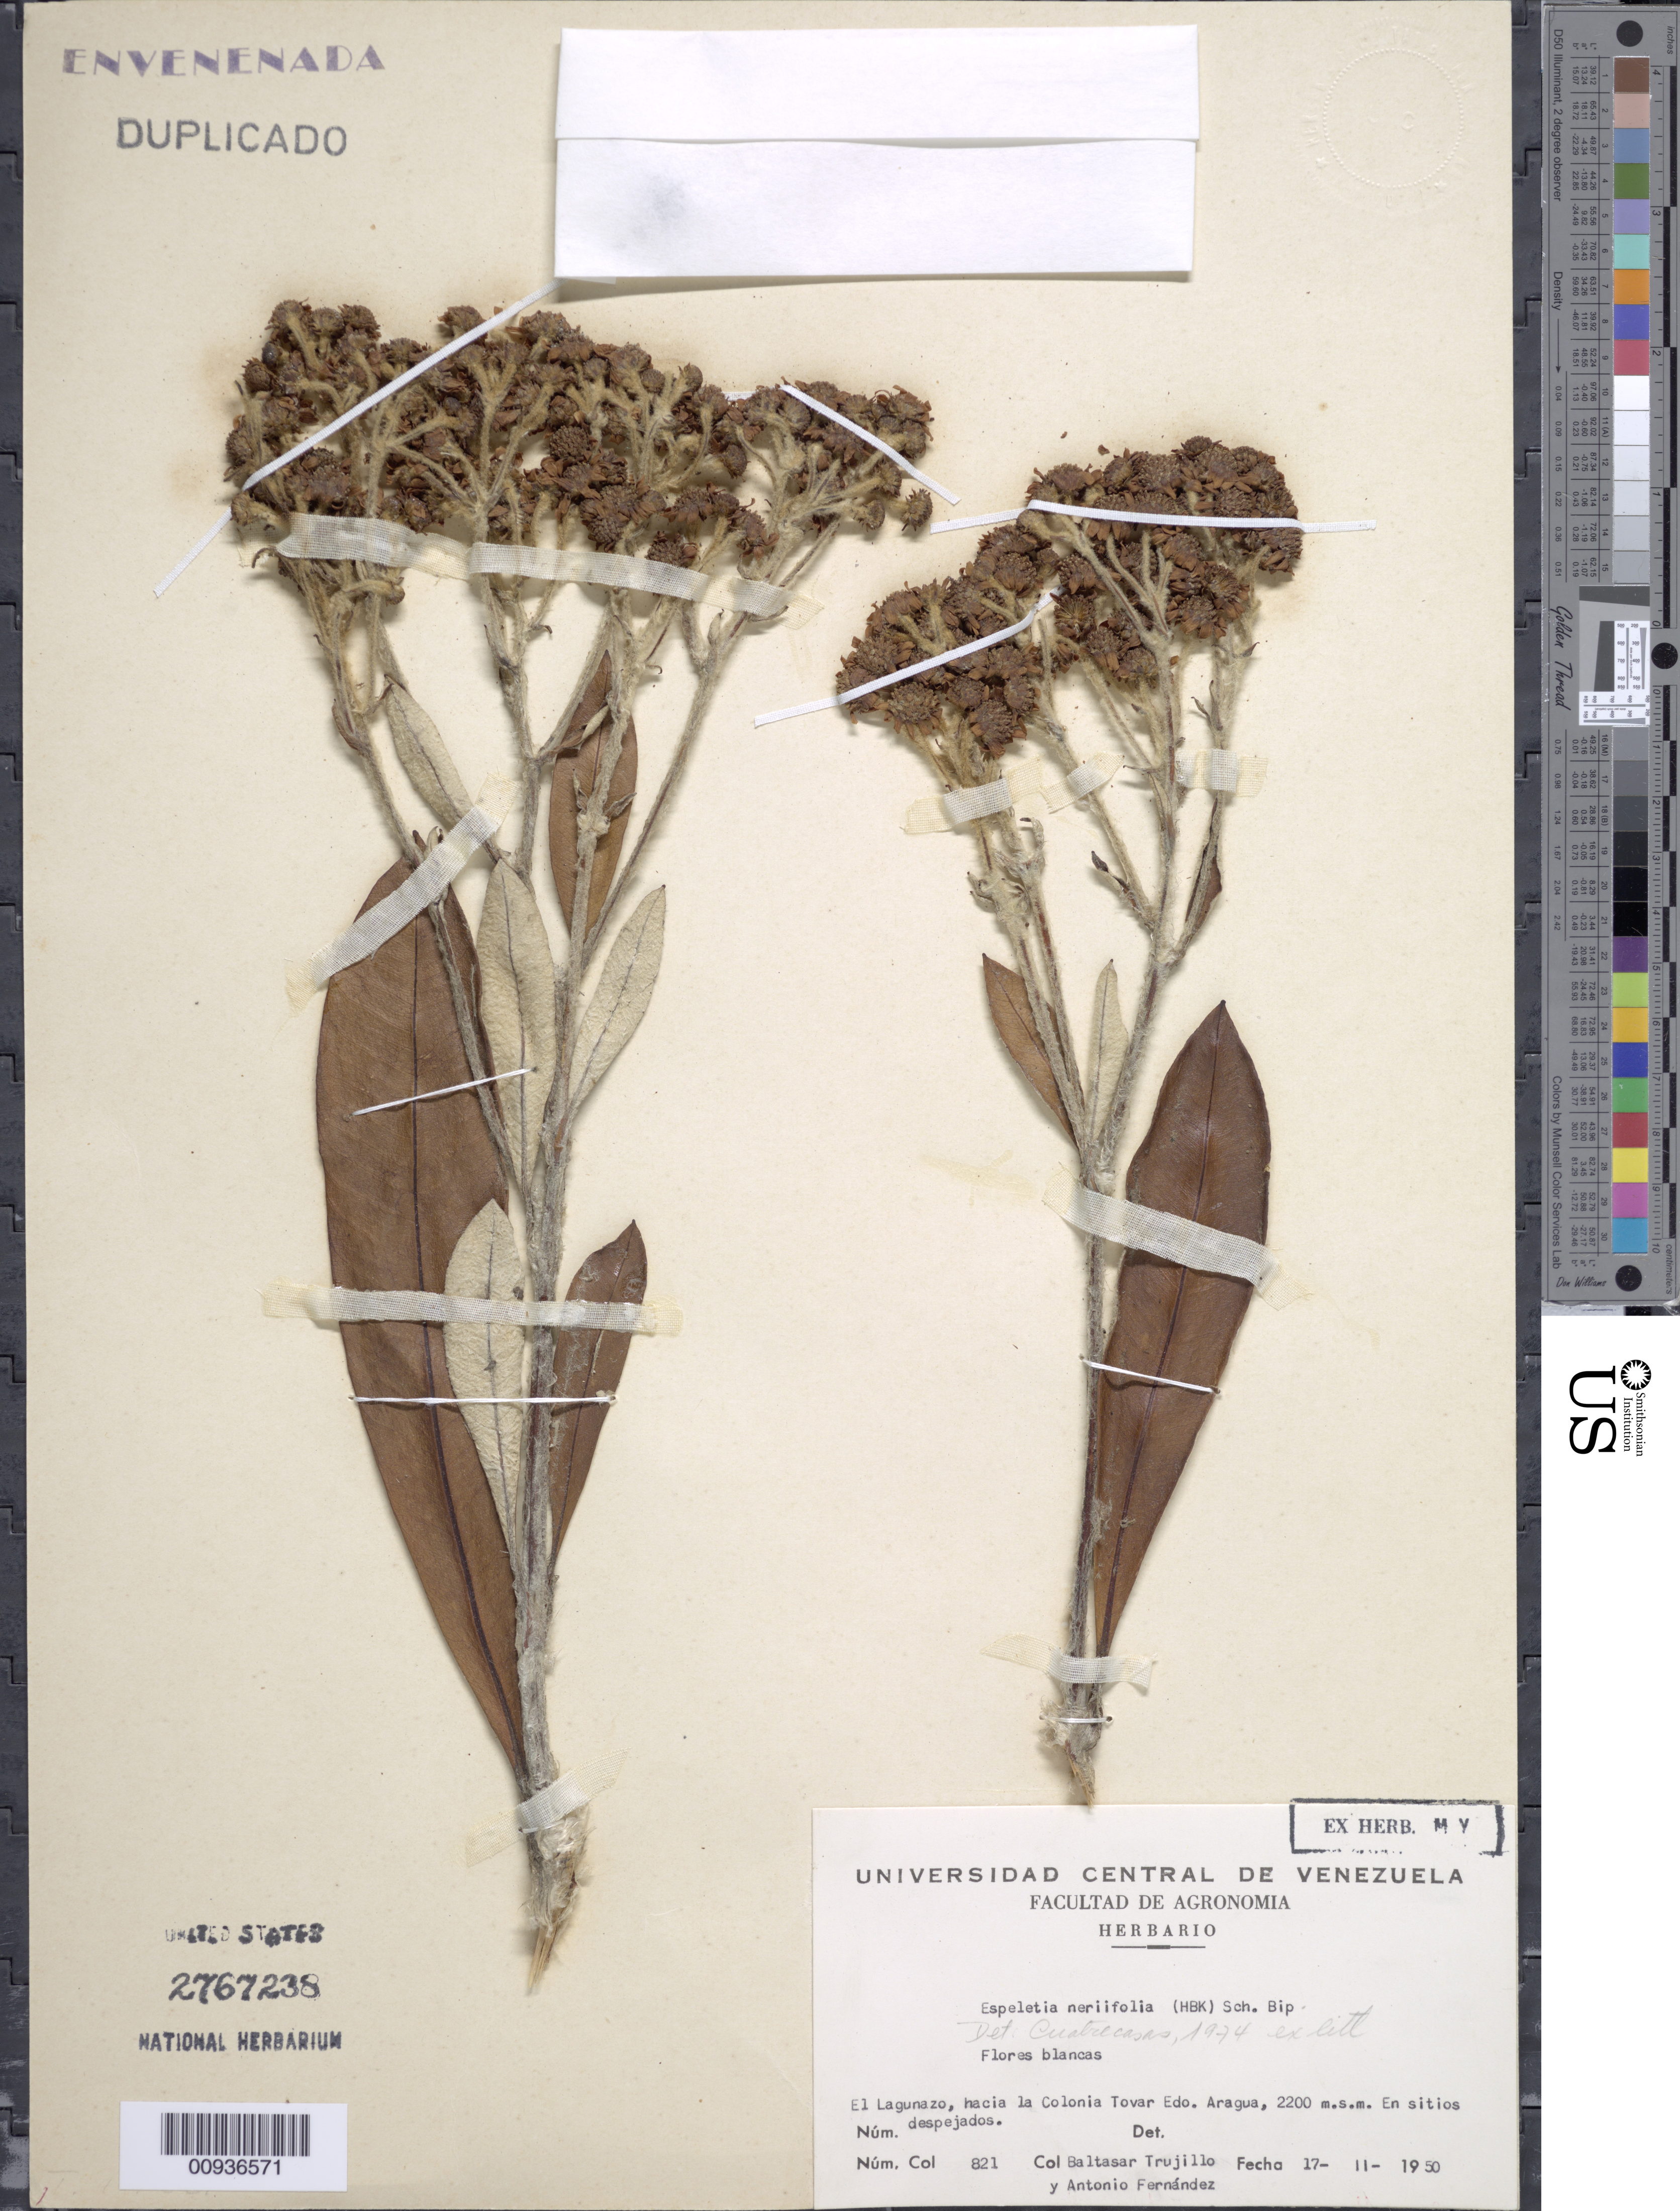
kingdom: Plantae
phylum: Tracheophyta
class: Magnoliopsida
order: Asterales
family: Asteraceae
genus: Libanothamnus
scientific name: Libanothamnus neriifolius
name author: (Sch. Bip. ex Wedd.) Ernst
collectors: B. Trujillo & A. Fernández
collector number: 821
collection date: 1950-11-17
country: Venezuela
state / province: Aragua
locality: El Lagunazo, hacia la Colonia Tovar.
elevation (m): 2200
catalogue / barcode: US 2767238